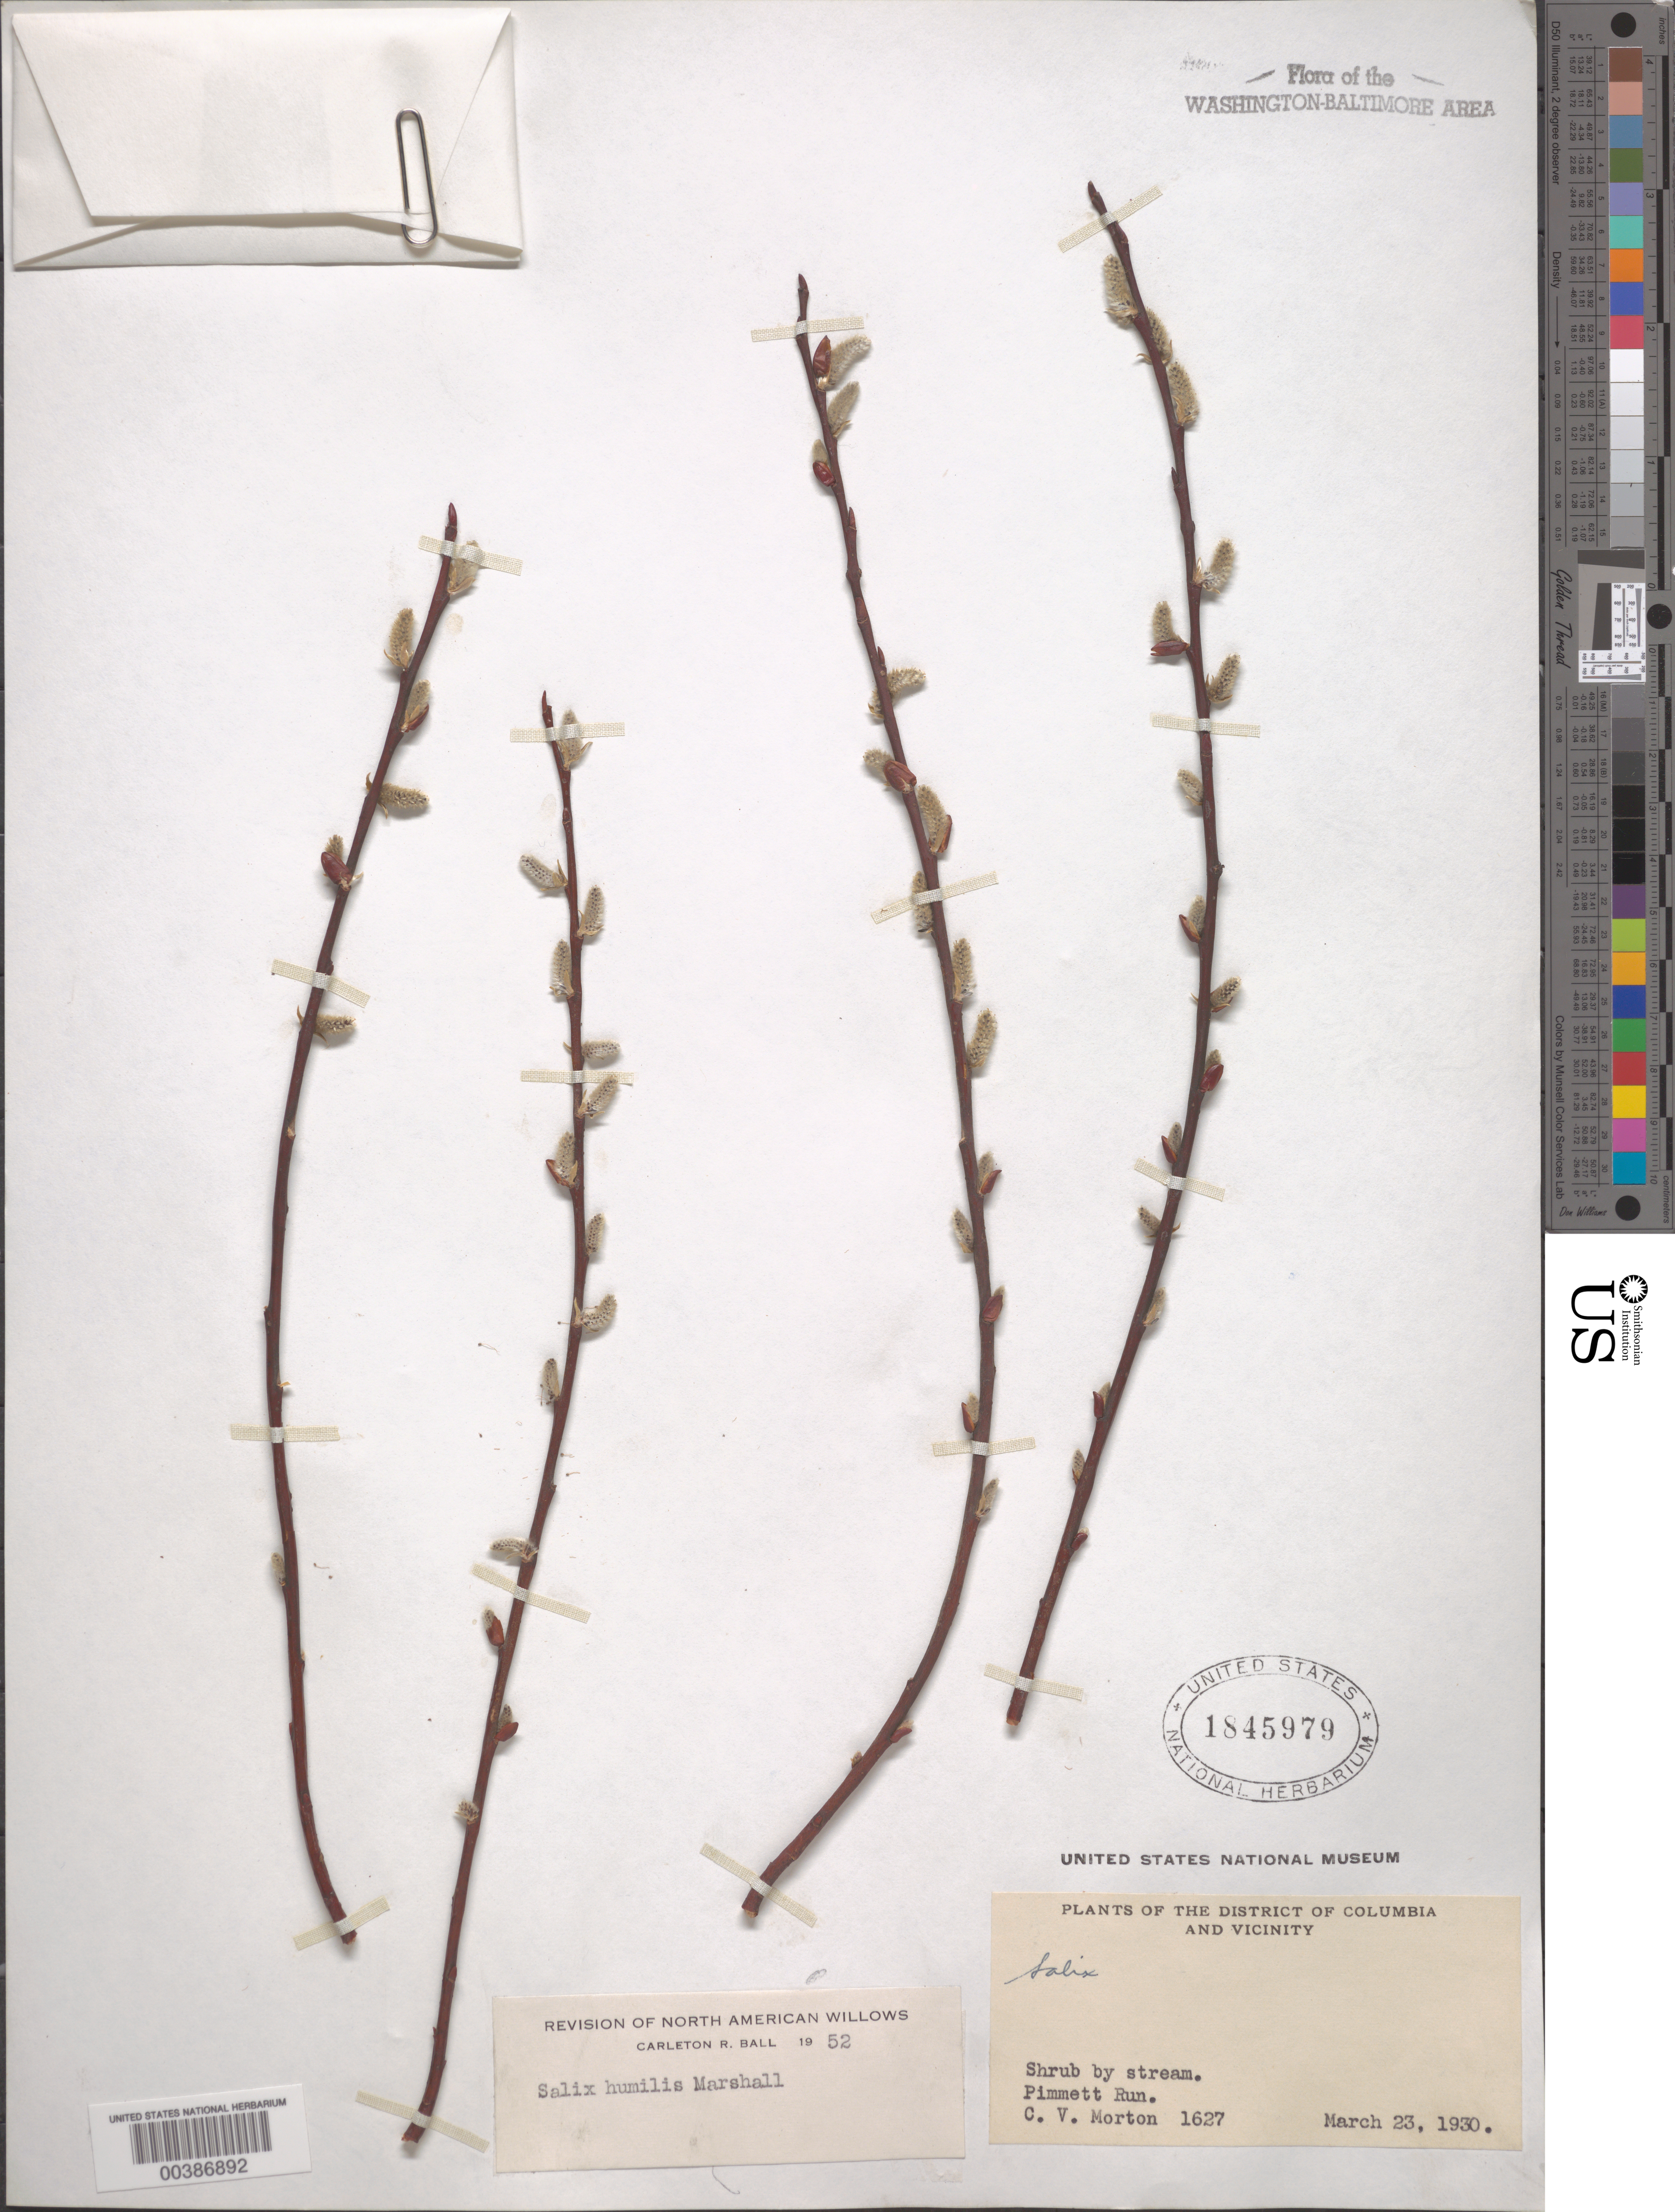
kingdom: Plantae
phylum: Tracheophyta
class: Magnoliopsida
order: Malpighiales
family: Salicaceae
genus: Salix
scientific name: Salix humilis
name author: Marshall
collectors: C. V. Morton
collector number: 1627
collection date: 1930-03-23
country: United States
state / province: District of Columbia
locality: The District of Columbia and Vicinity. Pimmett Run.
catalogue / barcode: US 1845979